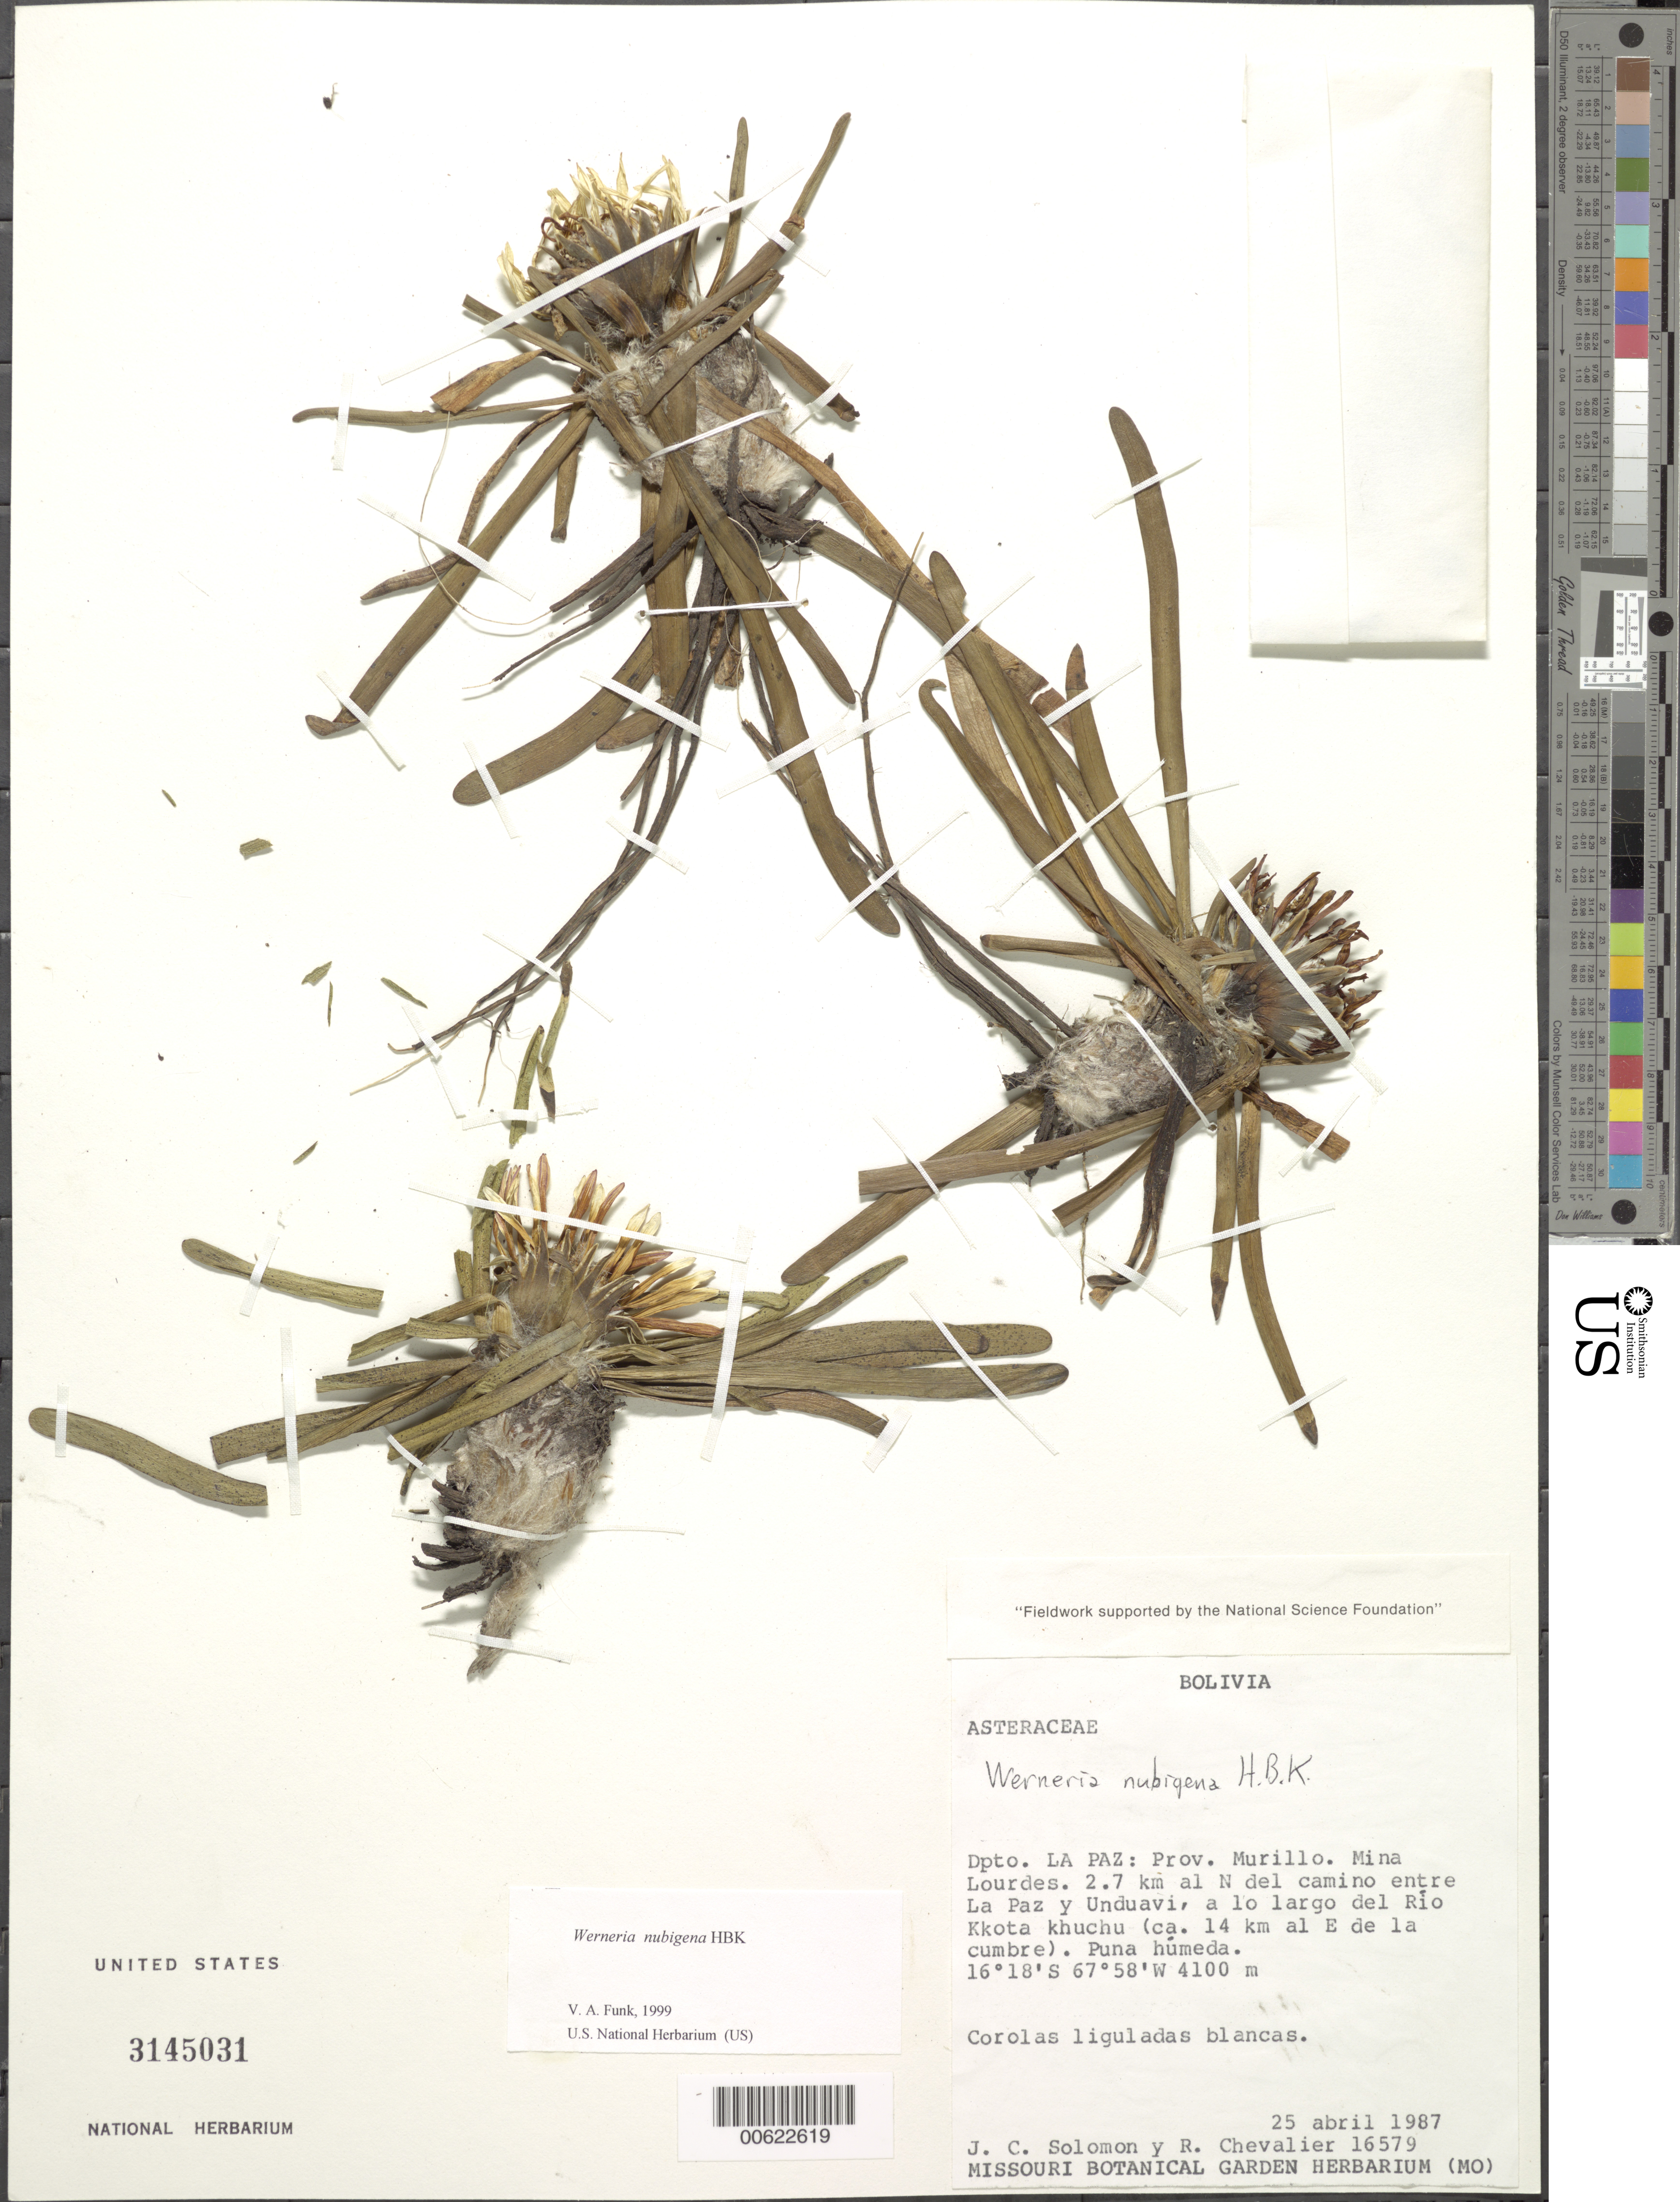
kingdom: Plantae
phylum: Tracheophyta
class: Magnoliopsida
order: Asterales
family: Asteraceae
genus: Werneria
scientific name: Werneria nubigena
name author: Kunth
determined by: Funk, Vicki A., (BOT), Smithsonian Institution - National Museum of Natural History (UNITED STATES)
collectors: J. C. Solomon & R. C. Chevalier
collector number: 16579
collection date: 1987-04-25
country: Bolivia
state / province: La Paz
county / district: Murillo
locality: Mina Lourdes, 2.7 km N del camino entre La Paz y Unduavi, a lo largo del Río Kkota khuchu (ca. 14 km al E de la cumbre)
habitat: Puna húmeda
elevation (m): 4100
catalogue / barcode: US 3145031